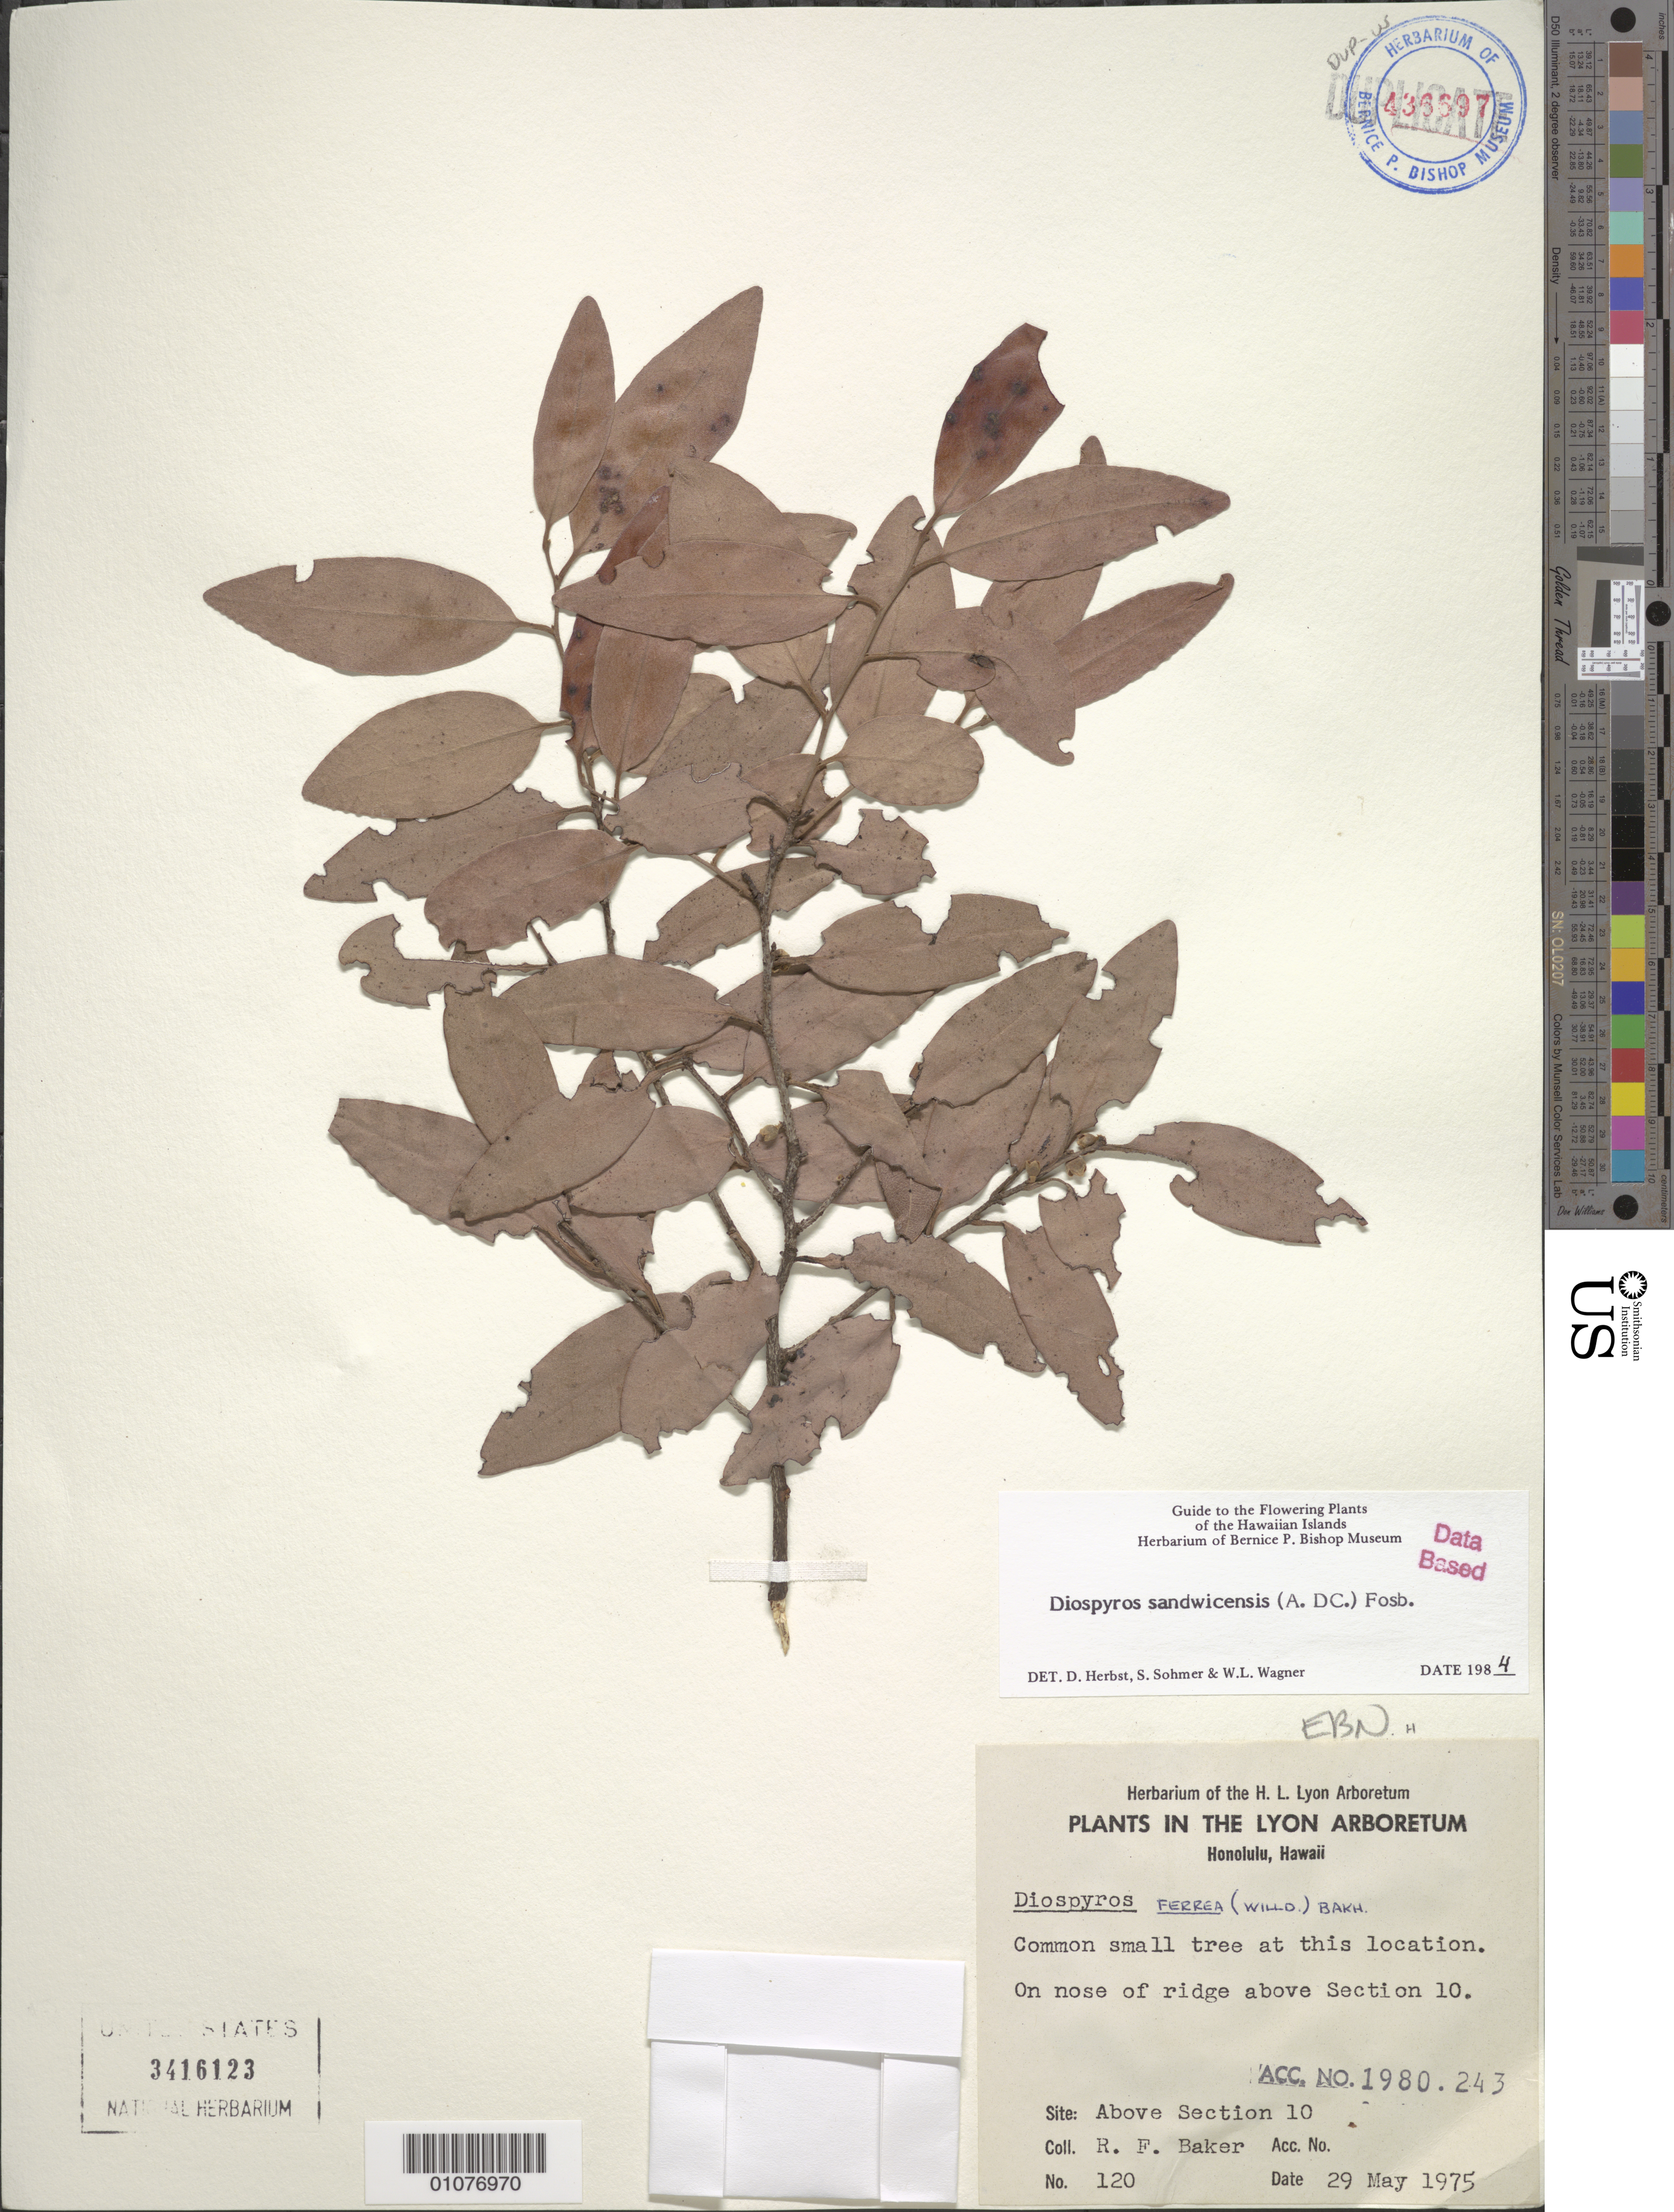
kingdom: Plantae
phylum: Tracheophyta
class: Magnoliopsida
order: Ericales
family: Ebenaceae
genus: Diospyros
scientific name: Diospyros sandwicensis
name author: (A. DC.) Fosberg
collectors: R. F. Baker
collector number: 120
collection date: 1975-05-29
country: United States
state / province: Hawaii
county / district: Honolulu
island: Oahu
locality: Lyon Arboretum, Honolulu, on nose of ridge above Section 10.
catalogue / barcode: US 3416123